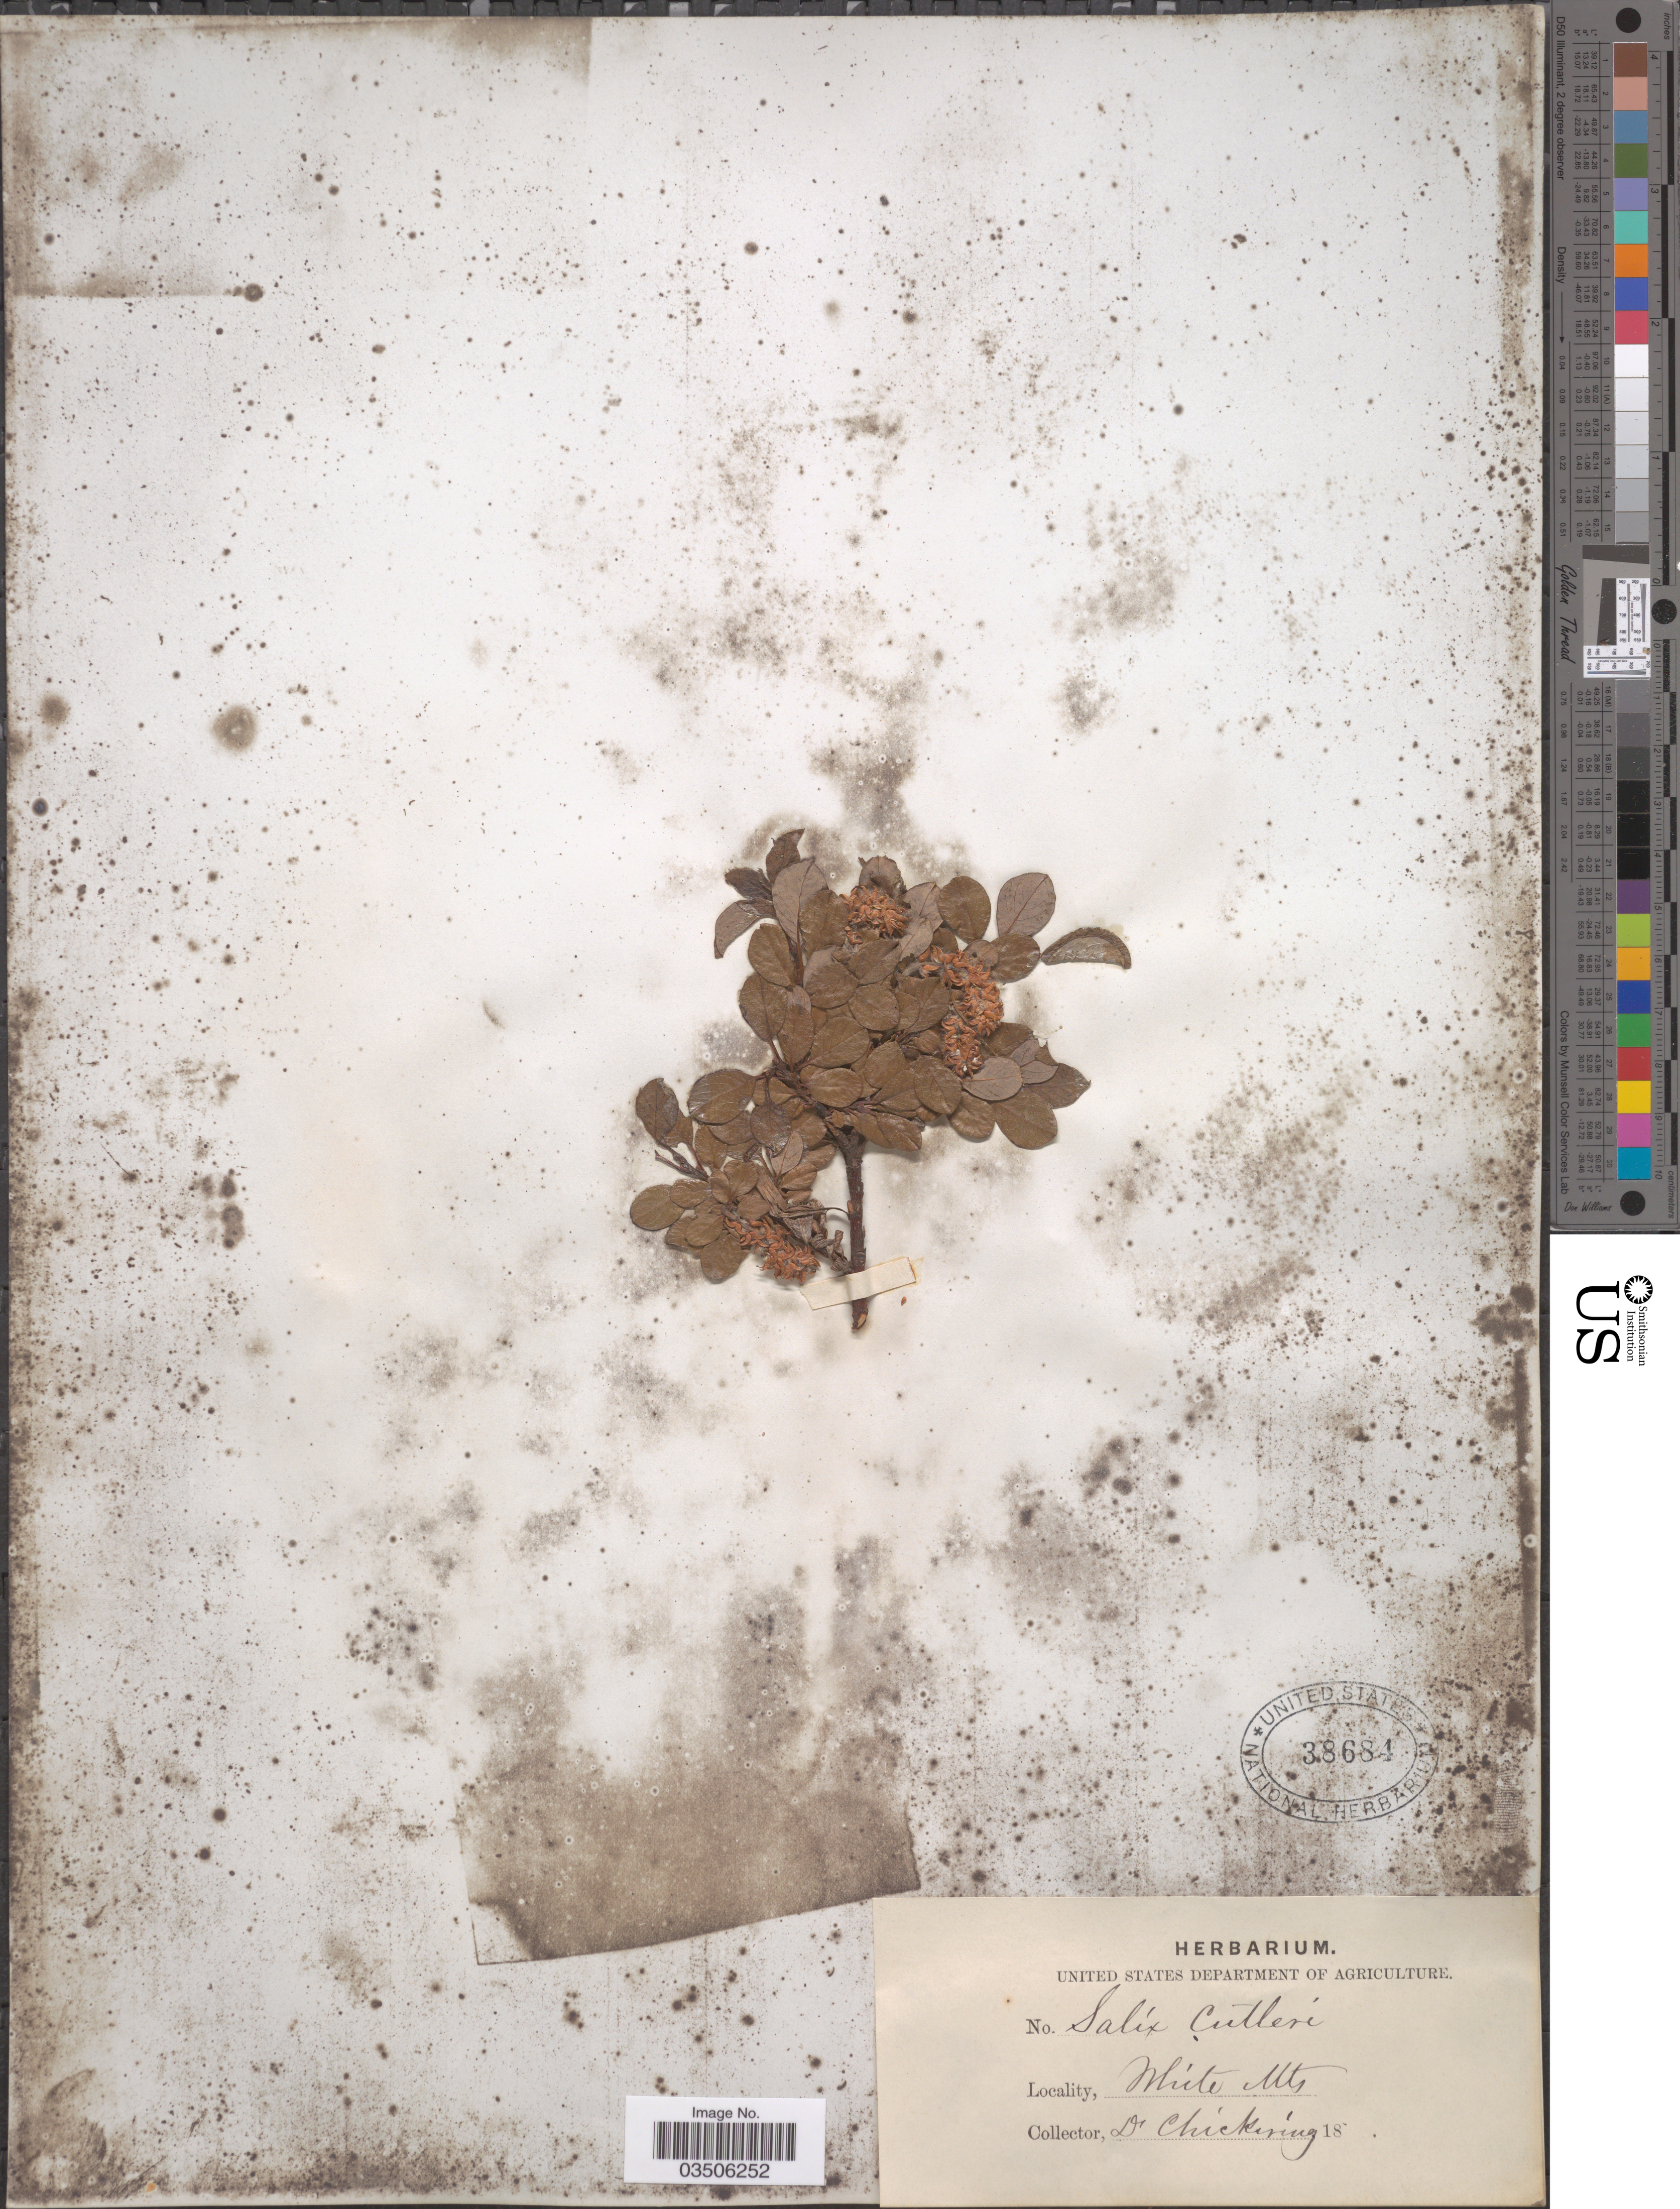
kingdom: Plantae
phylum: Tracheophyta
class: Magnoliopsida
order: Malpighiales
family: Salicaceae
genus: Salix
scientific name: Salix uva-ursi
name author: Pursh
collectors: -. Chickering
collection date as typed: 18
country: United States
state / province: New Hampshire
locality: White Mts.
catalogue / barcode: US 38684